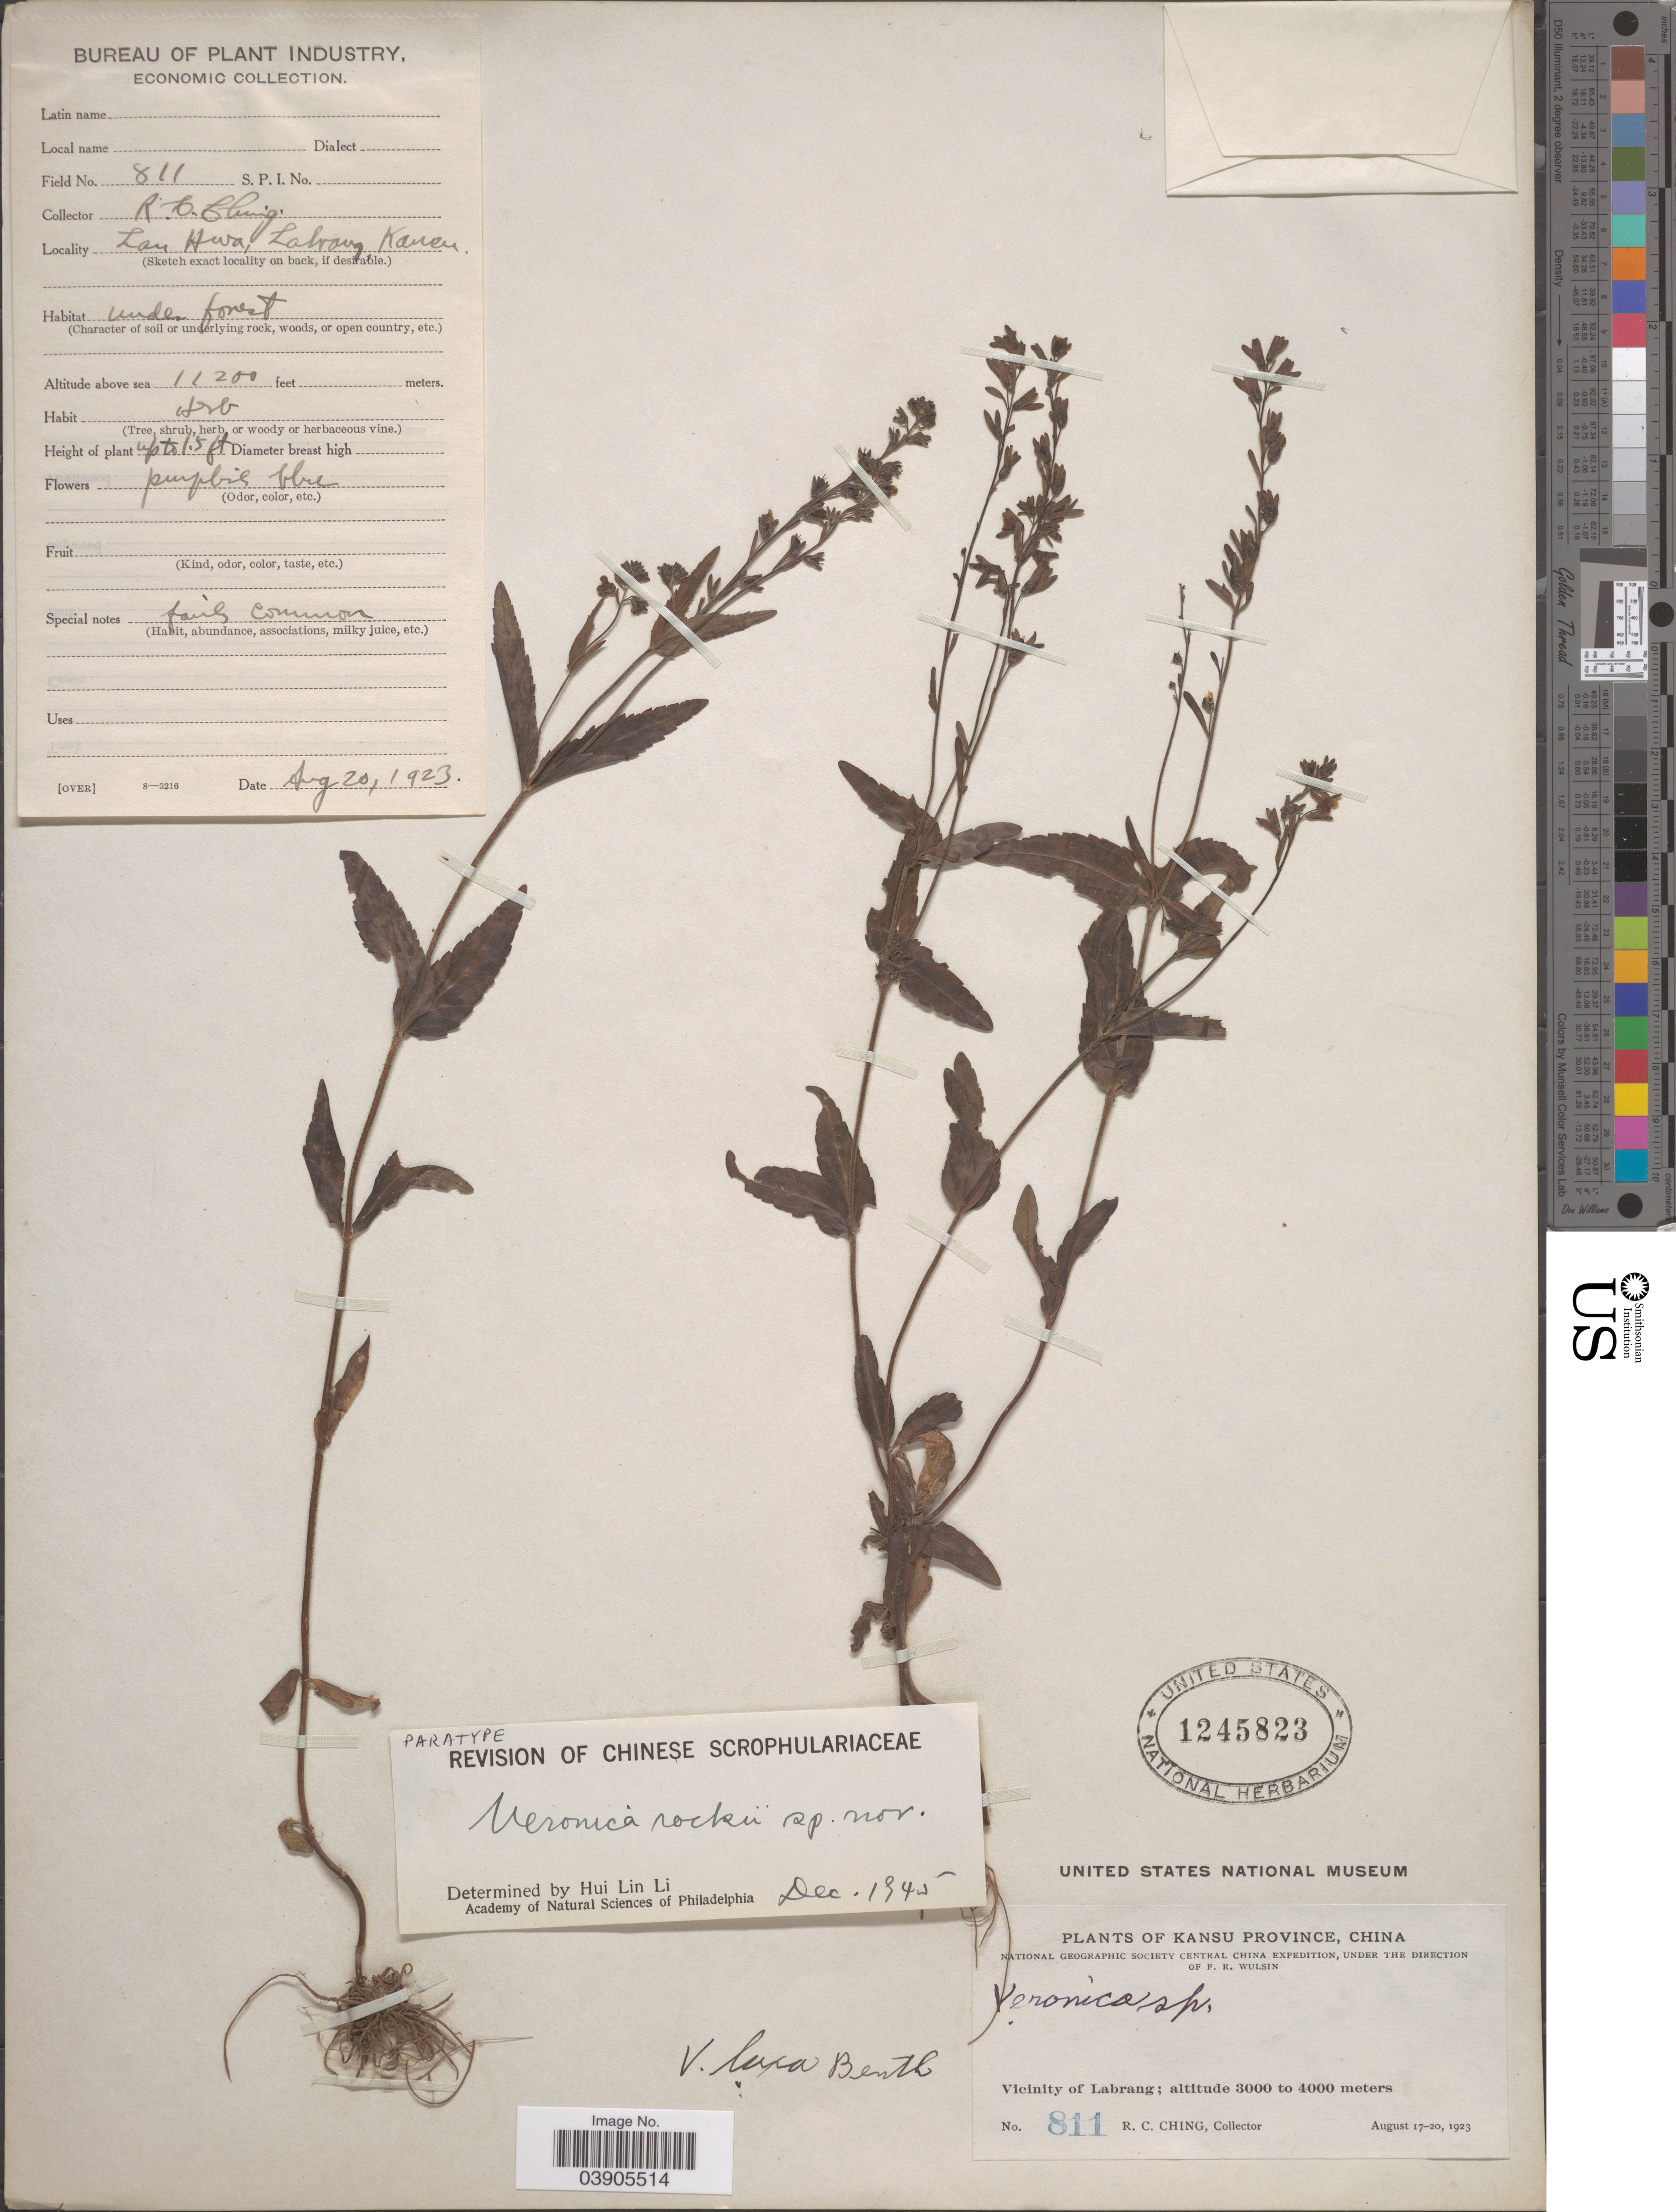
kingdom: Plantae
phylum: Tracheophyta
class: Magnoliopsida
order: Lamiales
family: Plantaginaceae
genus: Veronica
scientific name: Veronica rockii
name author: H.L. Li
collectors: R. C. Ching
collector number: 811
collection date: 1923-08-20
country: China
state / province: Gansu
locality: Kansu Province. Vicinity of Labrang. Lan Hwa, Labrang Kansu.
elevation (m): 3414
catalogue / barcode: US 1245823